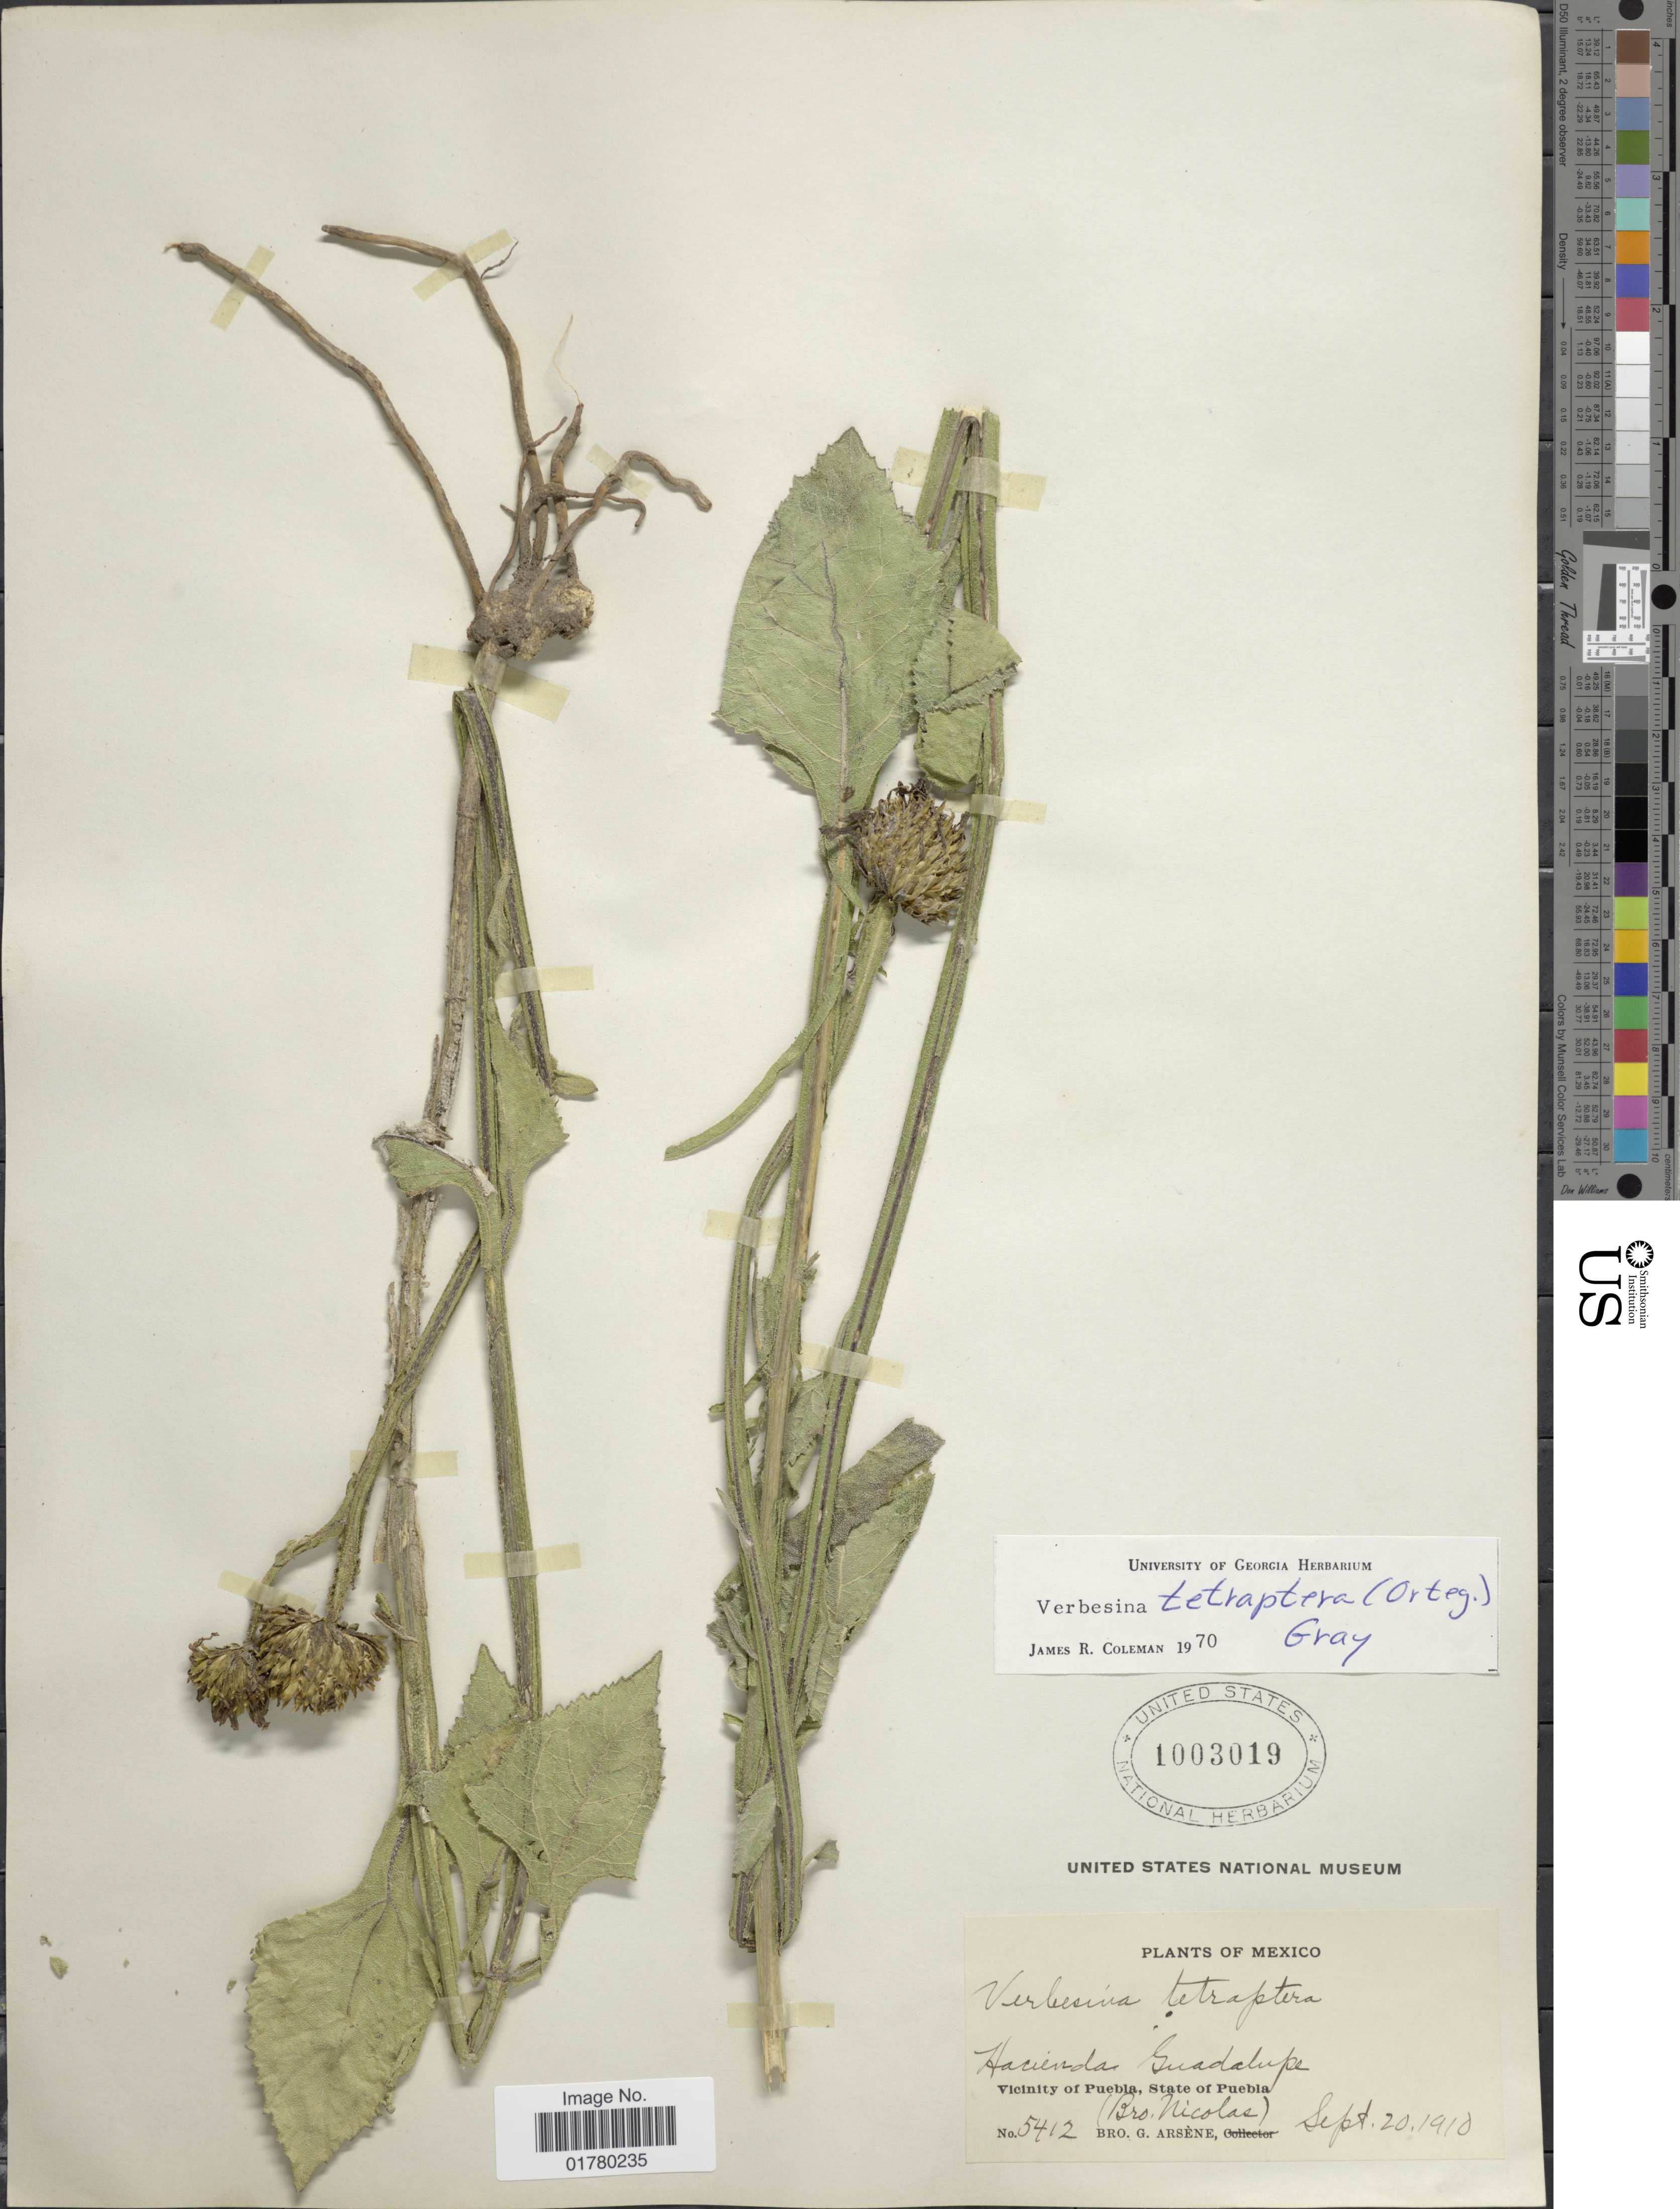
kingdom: Plantae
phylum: Tracheophyta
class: Magnoliopsida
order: Asterales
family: Asteraceae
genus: Verbesina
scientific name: Verbesina tetraptera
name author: (Ortega) A. Gray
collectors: B. Nicolas & Bro. G. Arsène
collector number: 5412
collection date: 1910-09-20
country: Mexico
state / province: Puebla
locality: Hacienda Guadalupe, Vicinity of Puebla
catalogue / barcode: US 1003019